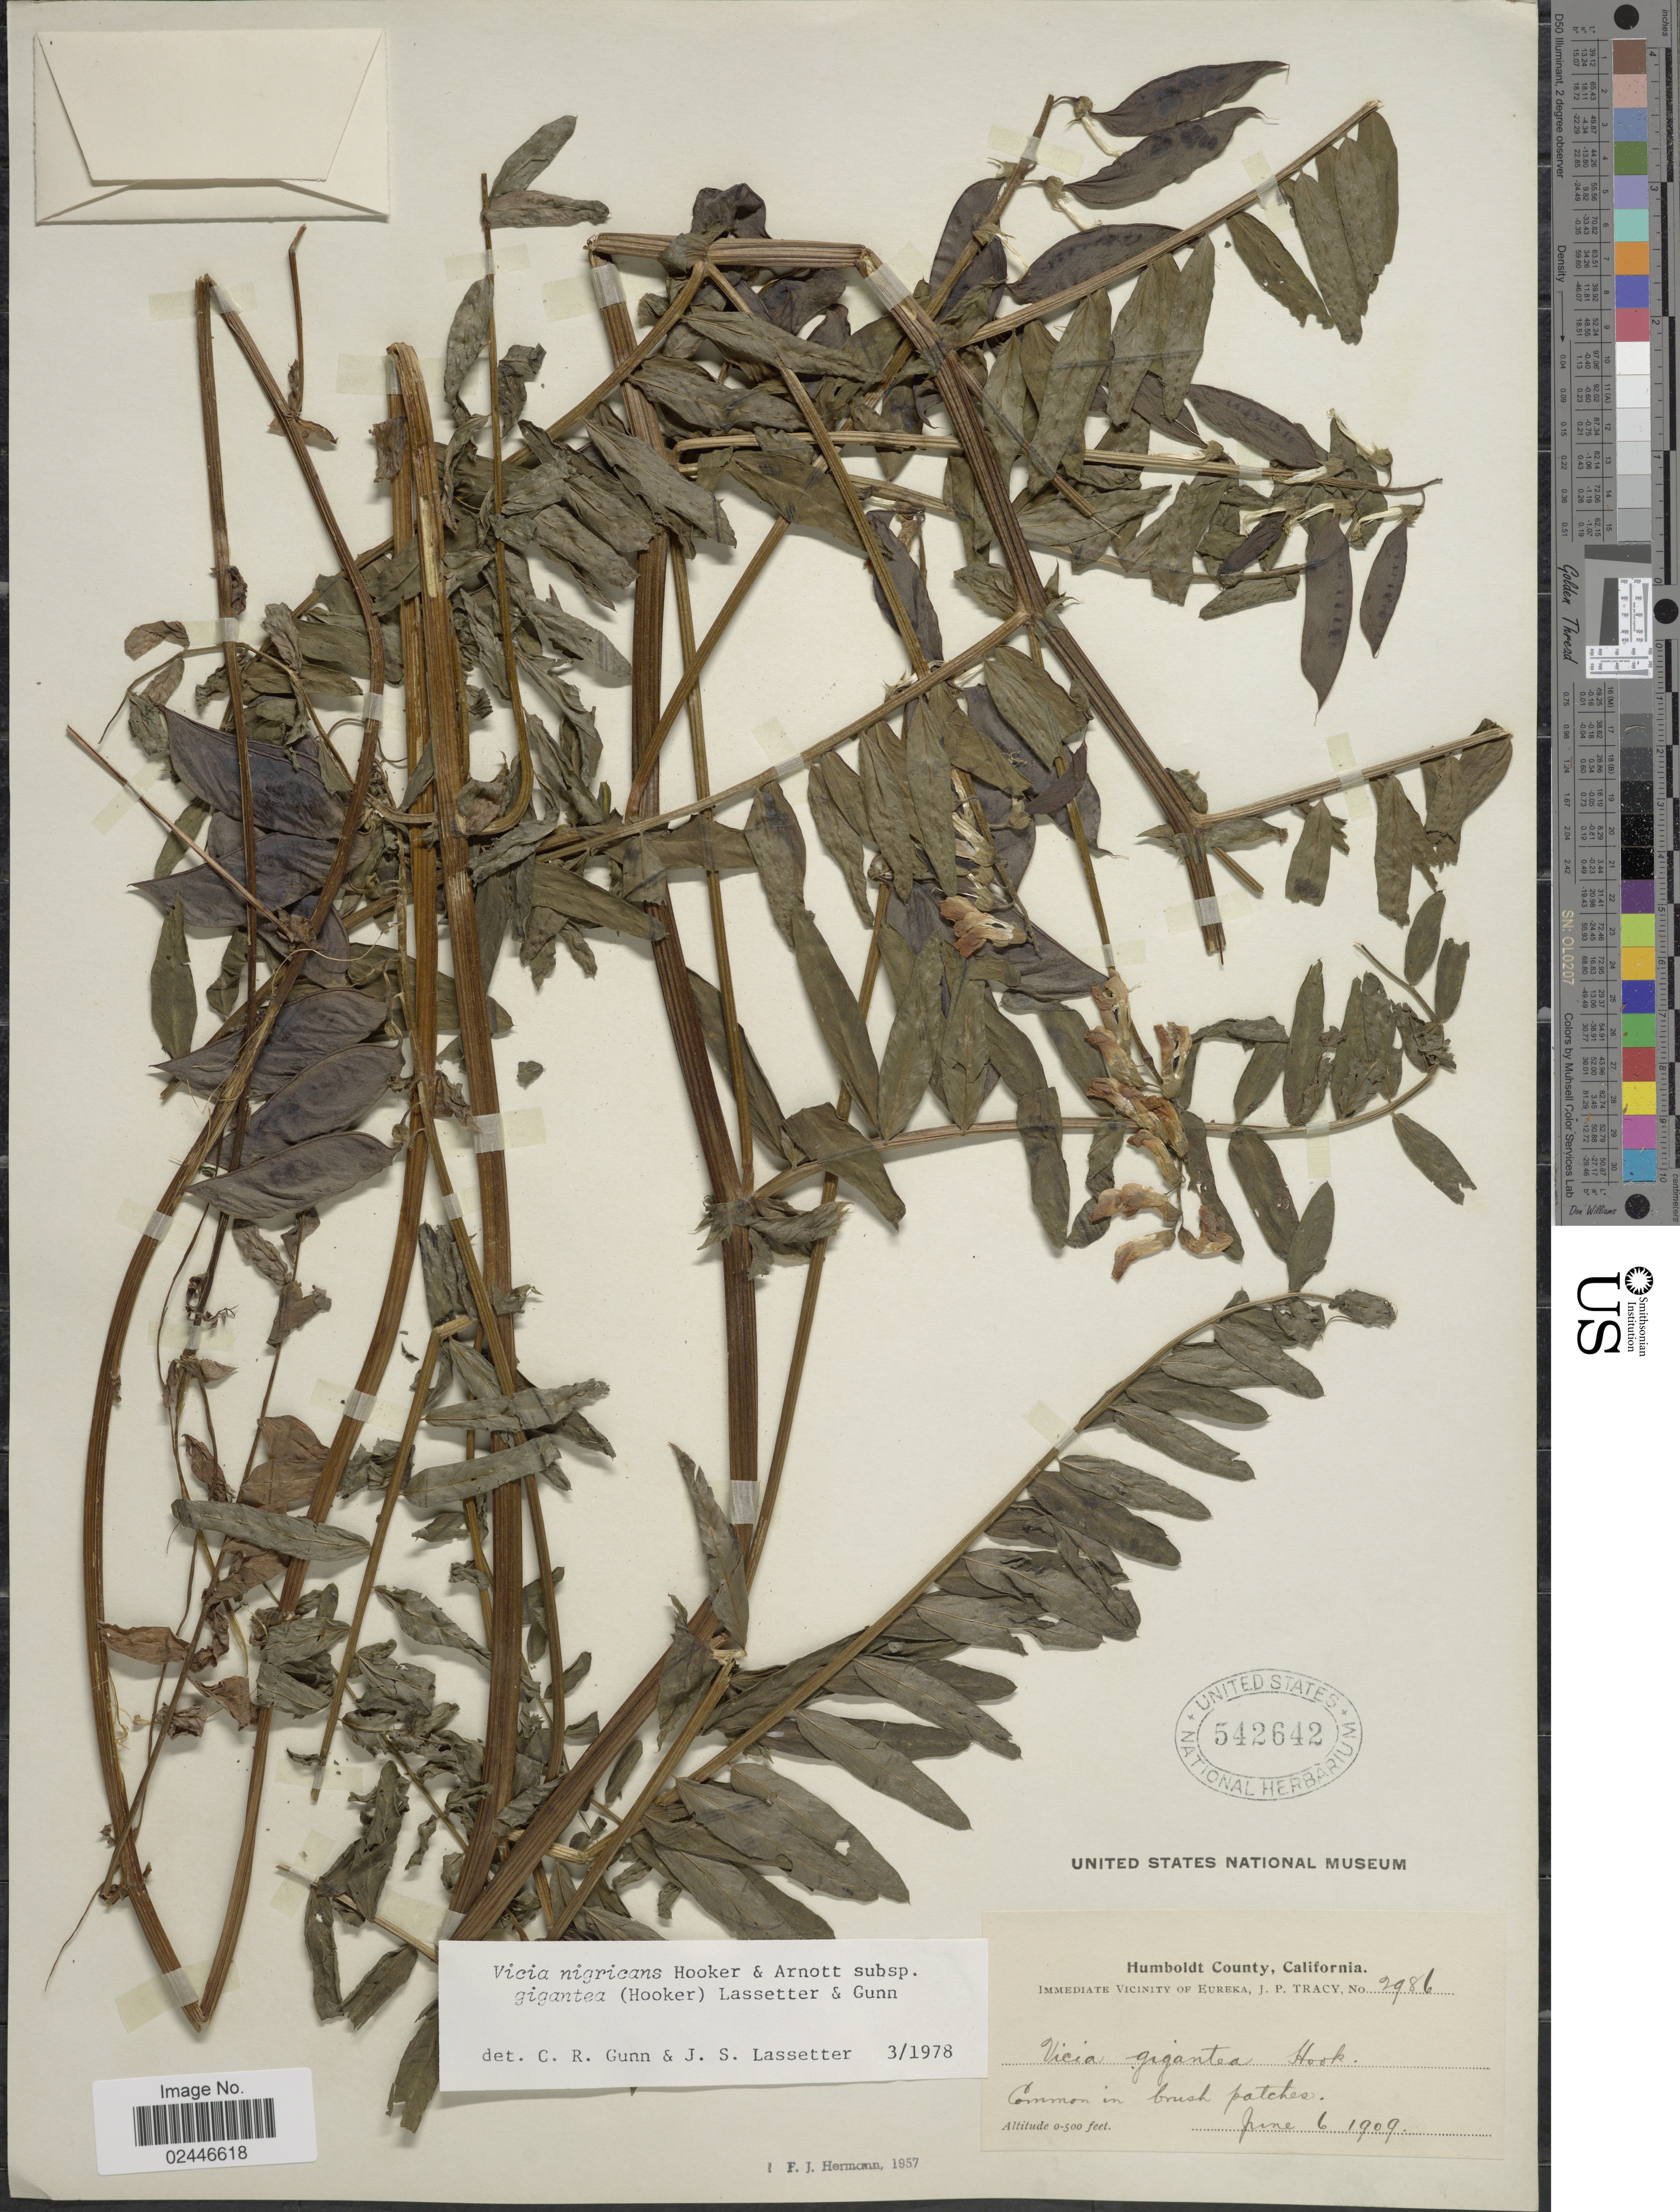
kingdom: Plantae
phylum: Tracheophyta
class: Magnoliopsida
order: Fabales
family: Fabaceae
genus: Vicia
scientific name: Vicia nigricans subsp. gigantea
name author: Hook. & Arn.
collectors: J. Tracy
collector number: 2986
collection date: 1909-06-06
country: United States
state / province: California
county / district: Humboldt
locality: Humboldt County, Immediate Vicinity of Eureka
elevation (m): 0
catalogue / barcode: US 542642